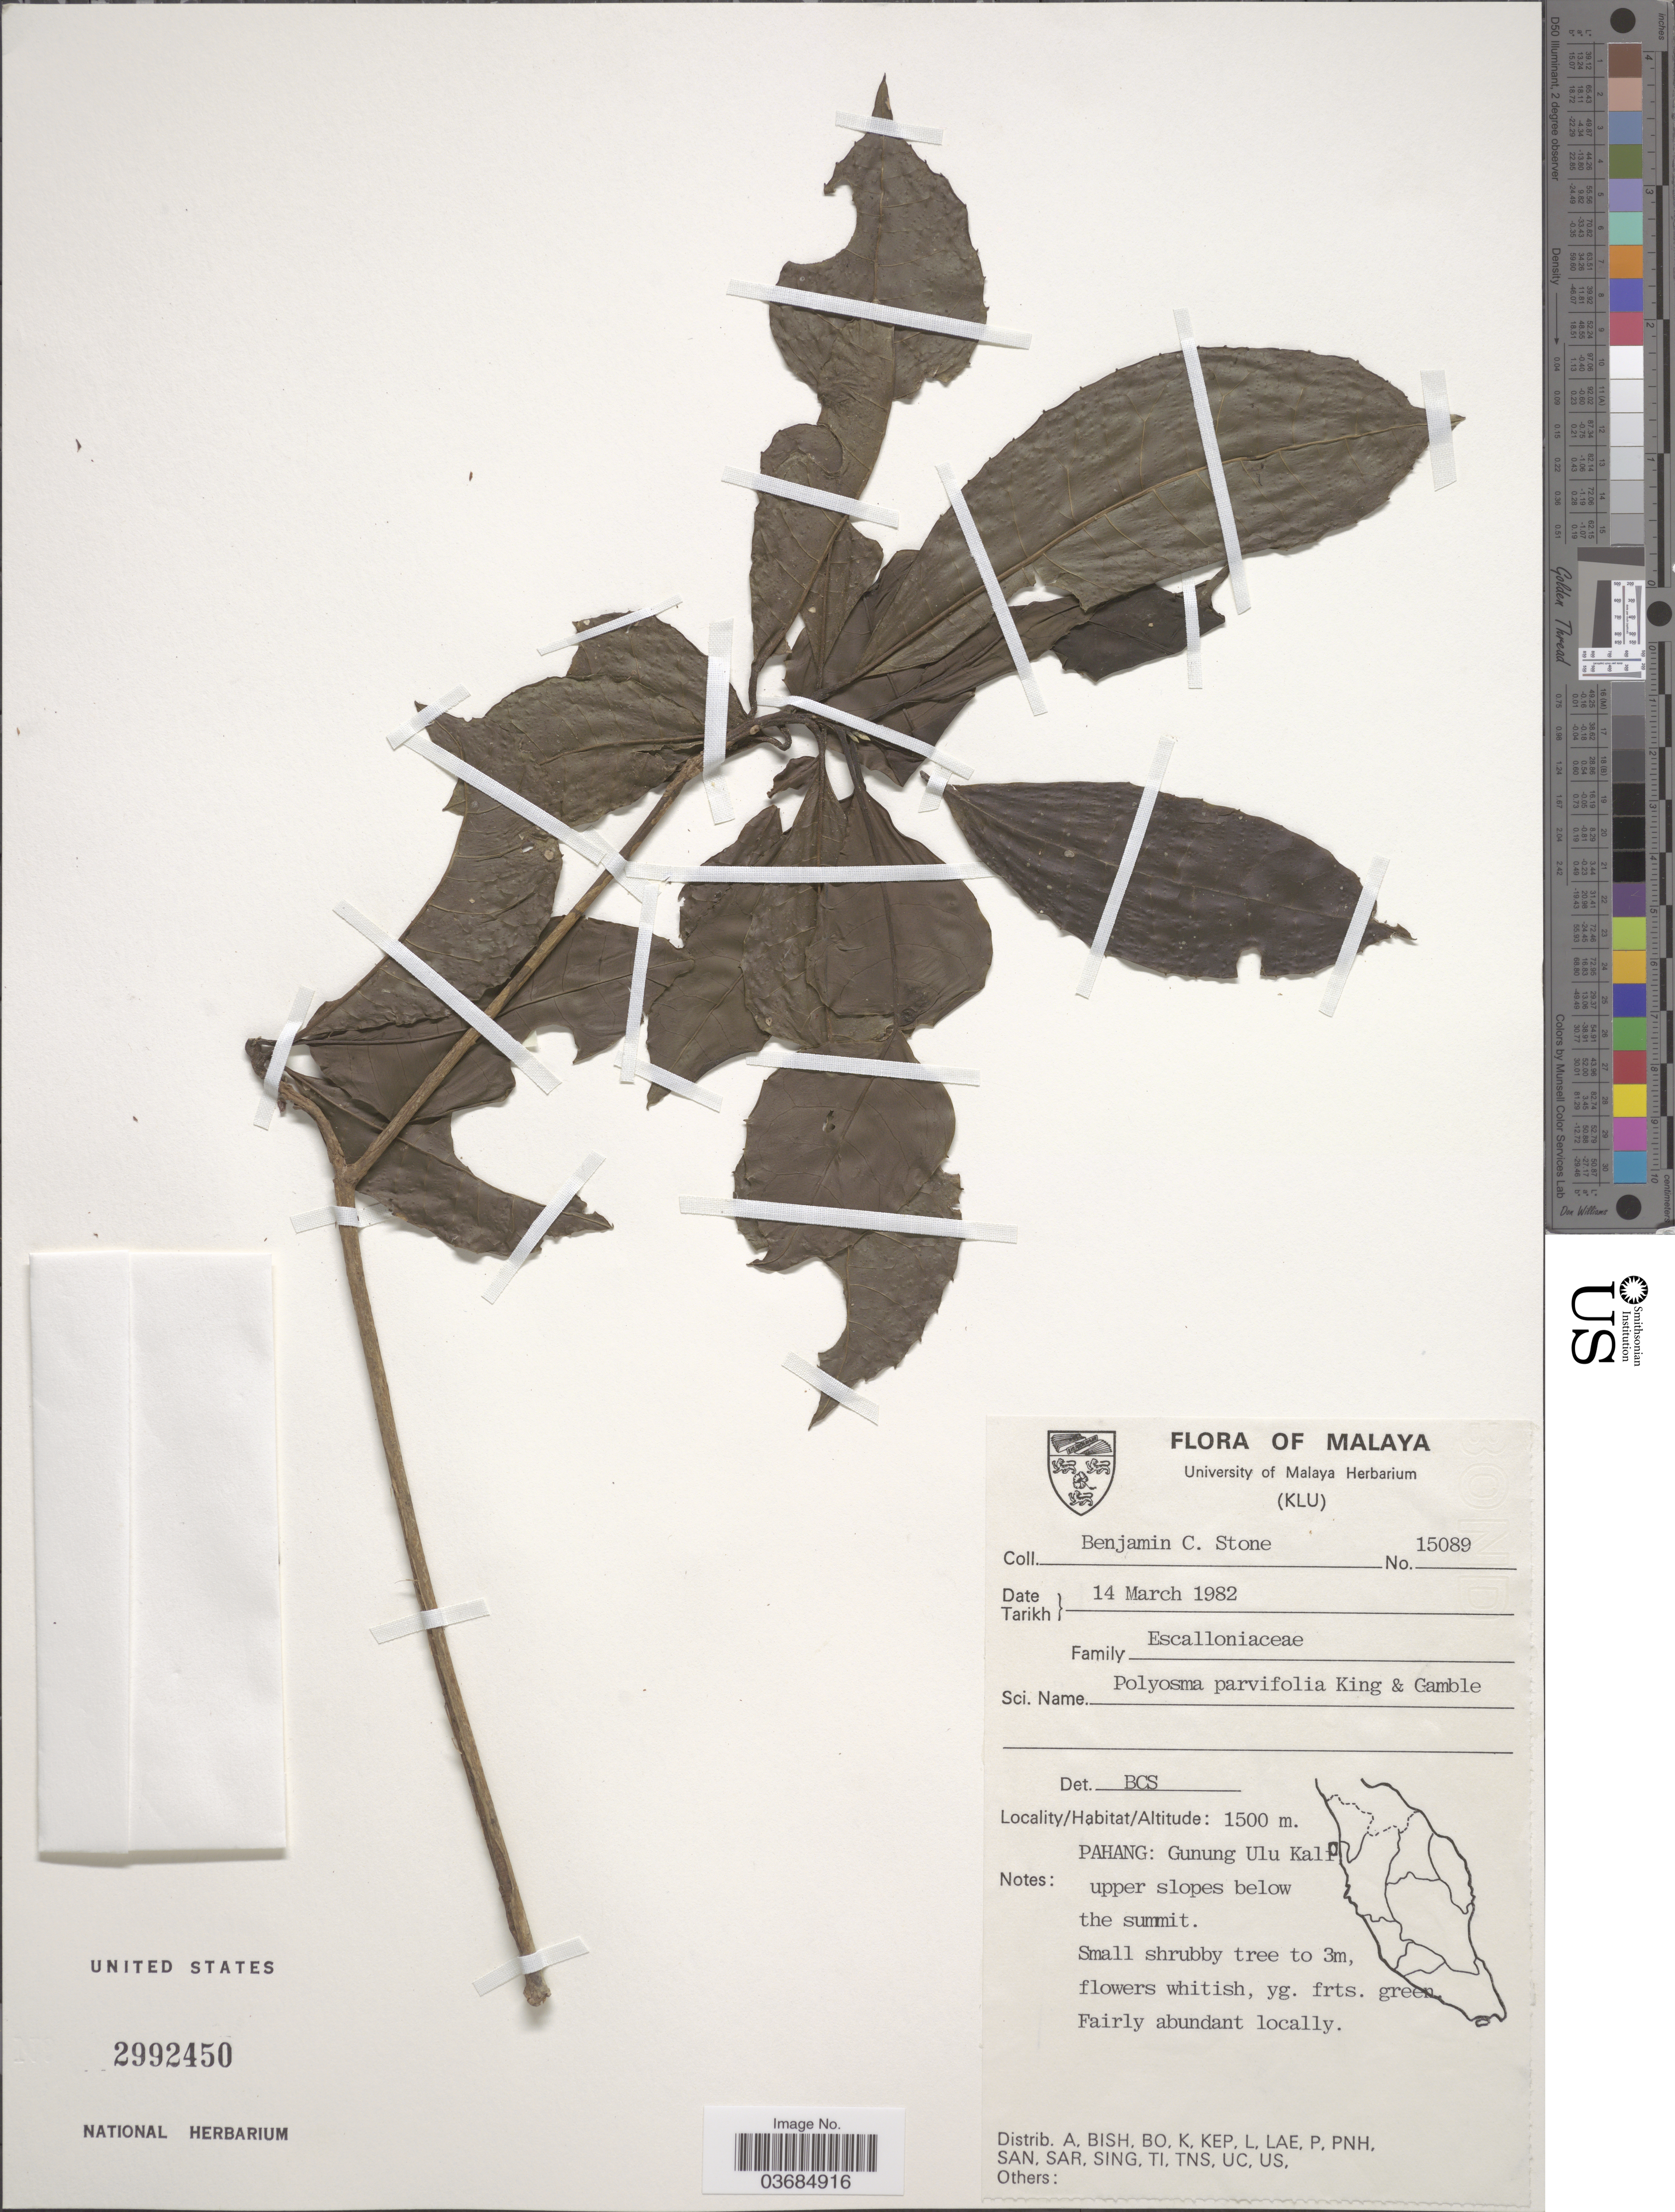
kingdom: Plantae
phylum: Tracheophyta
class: Magnoliopsida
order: Escalloniales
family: Escalloniaceae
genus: Polyosma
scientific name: Polyosma parvifolia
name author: King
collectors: B. C. Stone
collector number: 15089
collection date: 1982-03-14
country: Malaysia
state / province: Pahang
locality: Gunung Ulu Kali upper slopes below the summit.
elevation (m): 1500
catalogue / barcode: US 2992450